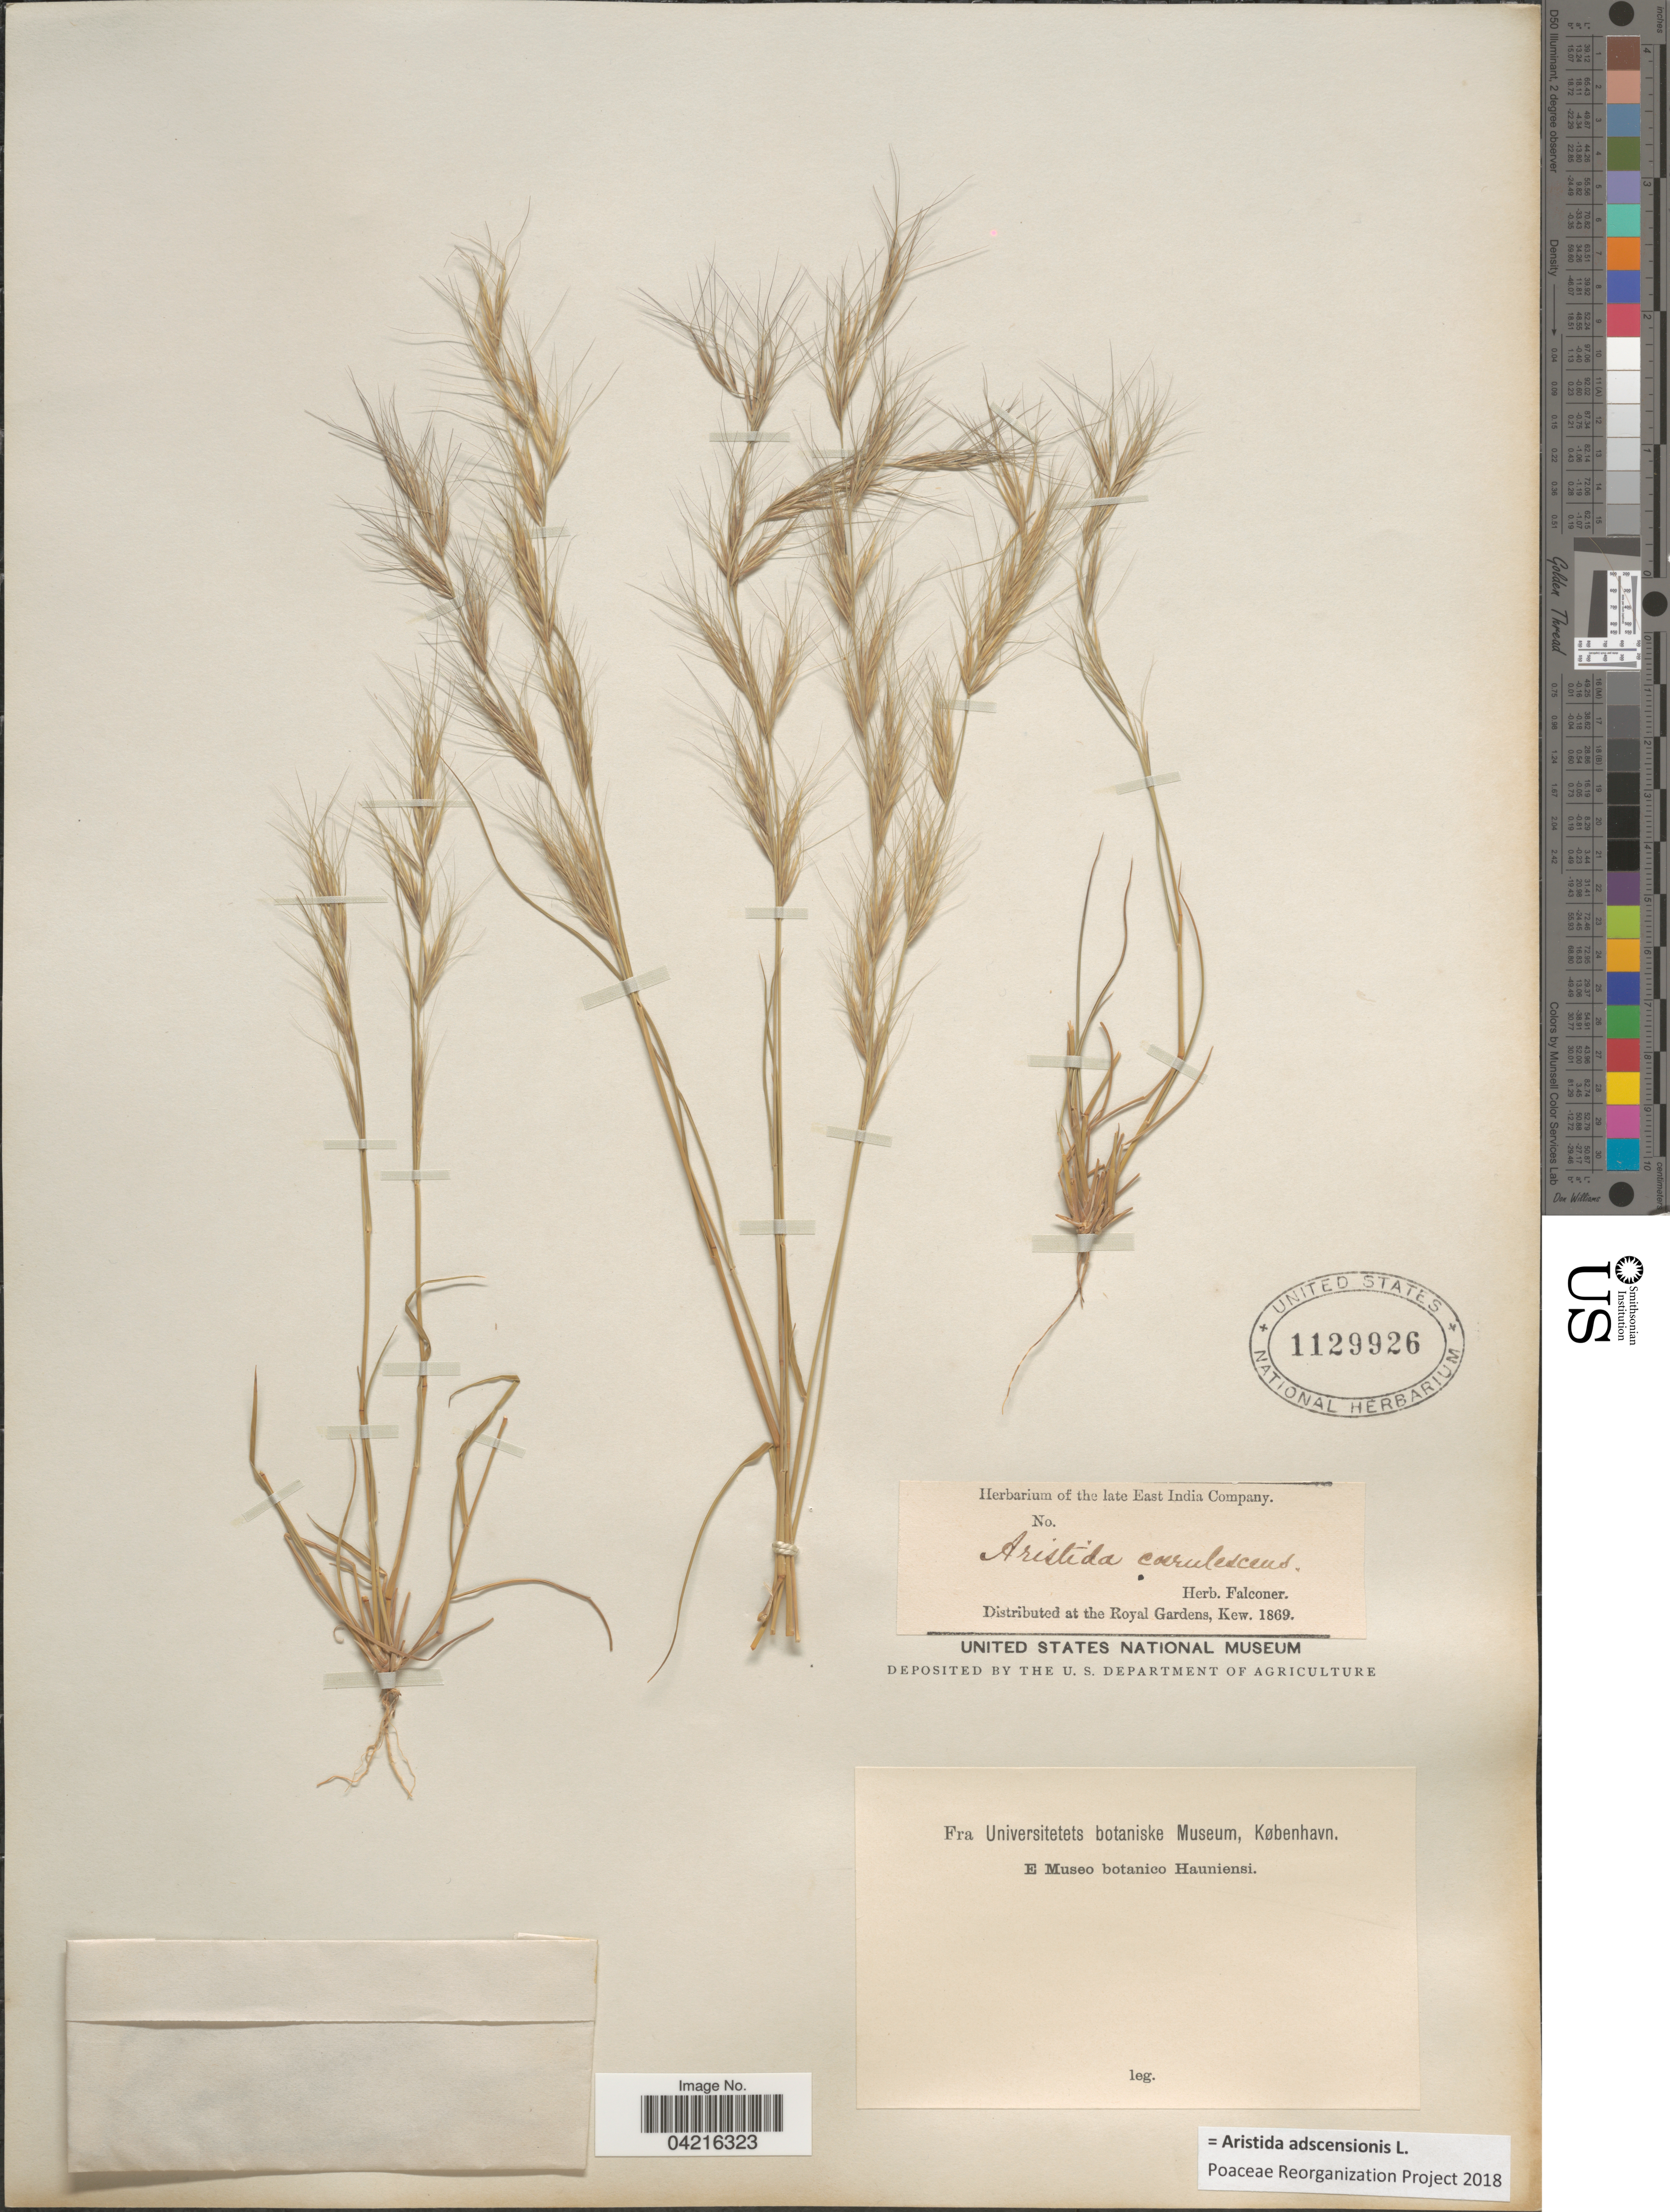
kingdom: Plantae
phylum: Tracheophyta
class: Liliopsida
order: Poales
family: Poaceae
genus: Aristida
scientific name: Aristida adscensionis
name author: L.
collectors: ex herb. Falconer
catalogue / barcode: US 1129926